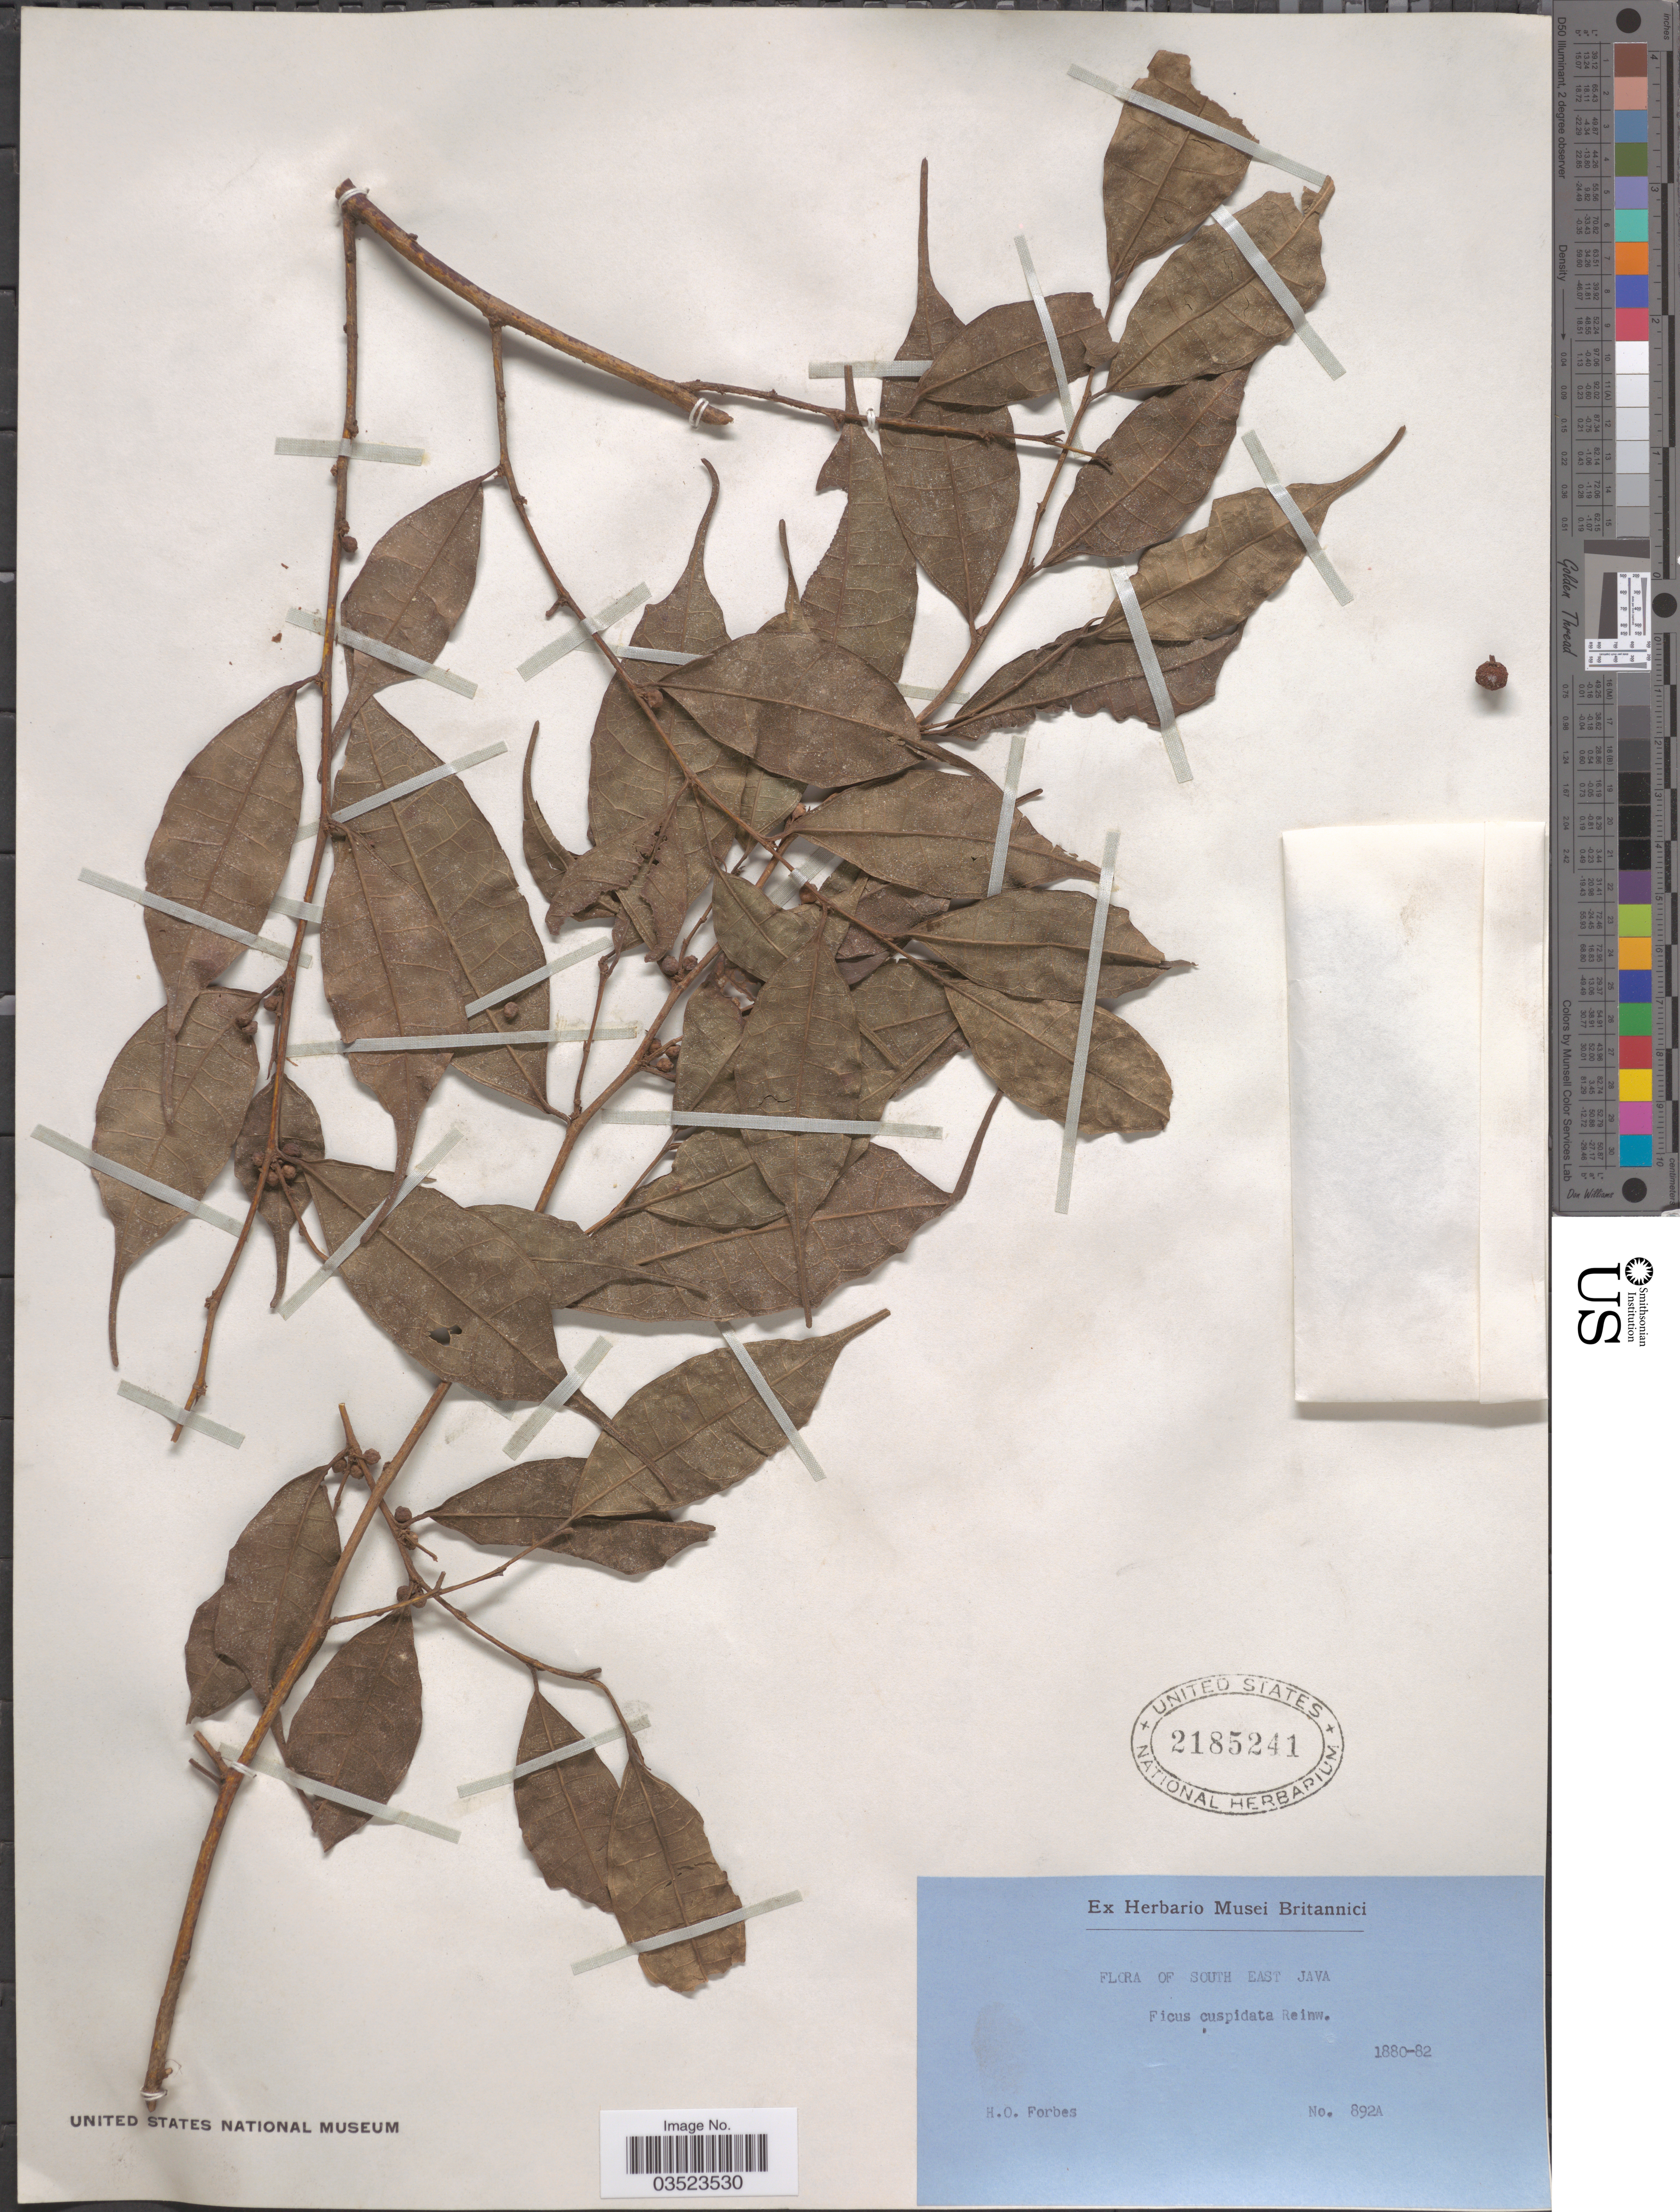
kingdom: Plantae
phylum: Tracheophyta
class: Magnoliopsida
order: Rosales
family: Moraceae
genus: Ficus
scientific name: Ficus cuspidata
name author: Reinw. ex Blume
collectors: H. O. Forbes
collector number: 892a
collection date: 1880/1882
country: Indonesia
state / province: Java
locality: South East Java.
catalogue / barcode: US 2185241